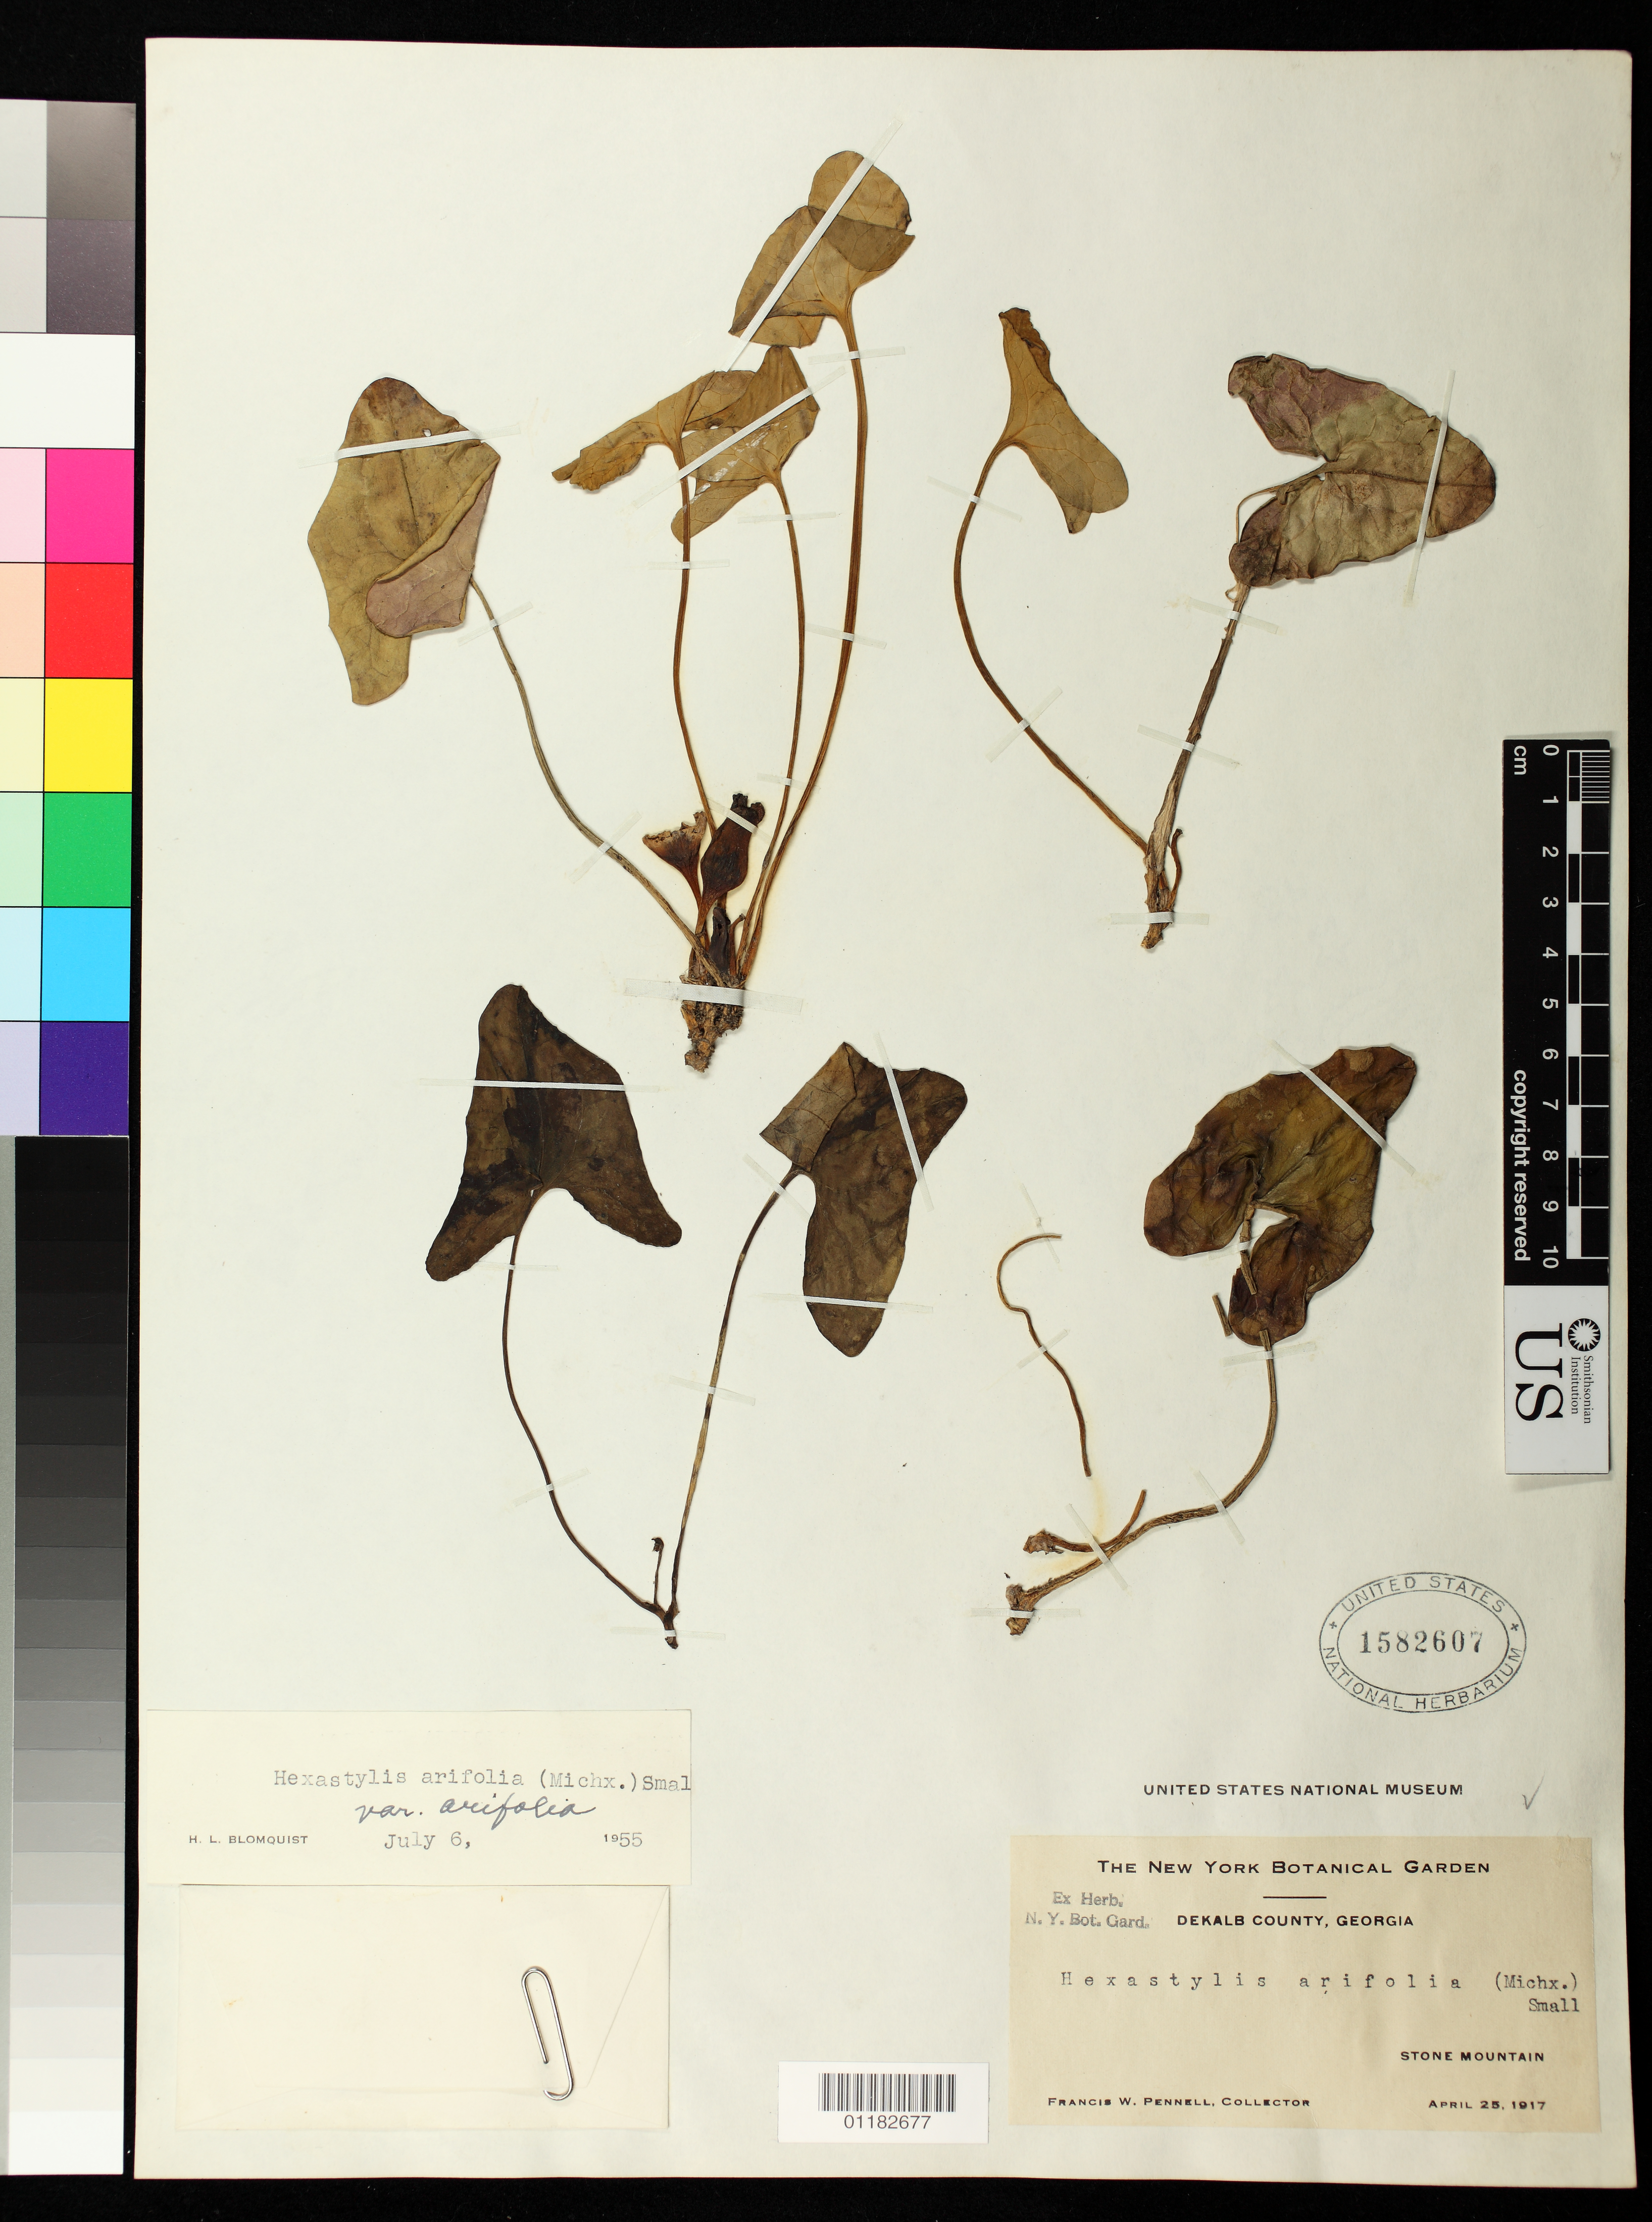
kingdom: Plantae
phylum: Tracheophyta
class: Magnoliopsida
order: Piperales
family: Aristolochiaceae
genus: Hexastylis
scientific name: Hexastylis arifolia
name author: (Michx.) Small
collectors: F. W. Pennell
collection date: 1917-04-25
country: United States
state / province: Georgia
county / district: DeKalb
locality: Stone Mountain, DeKalb County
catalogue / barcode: US 1582607